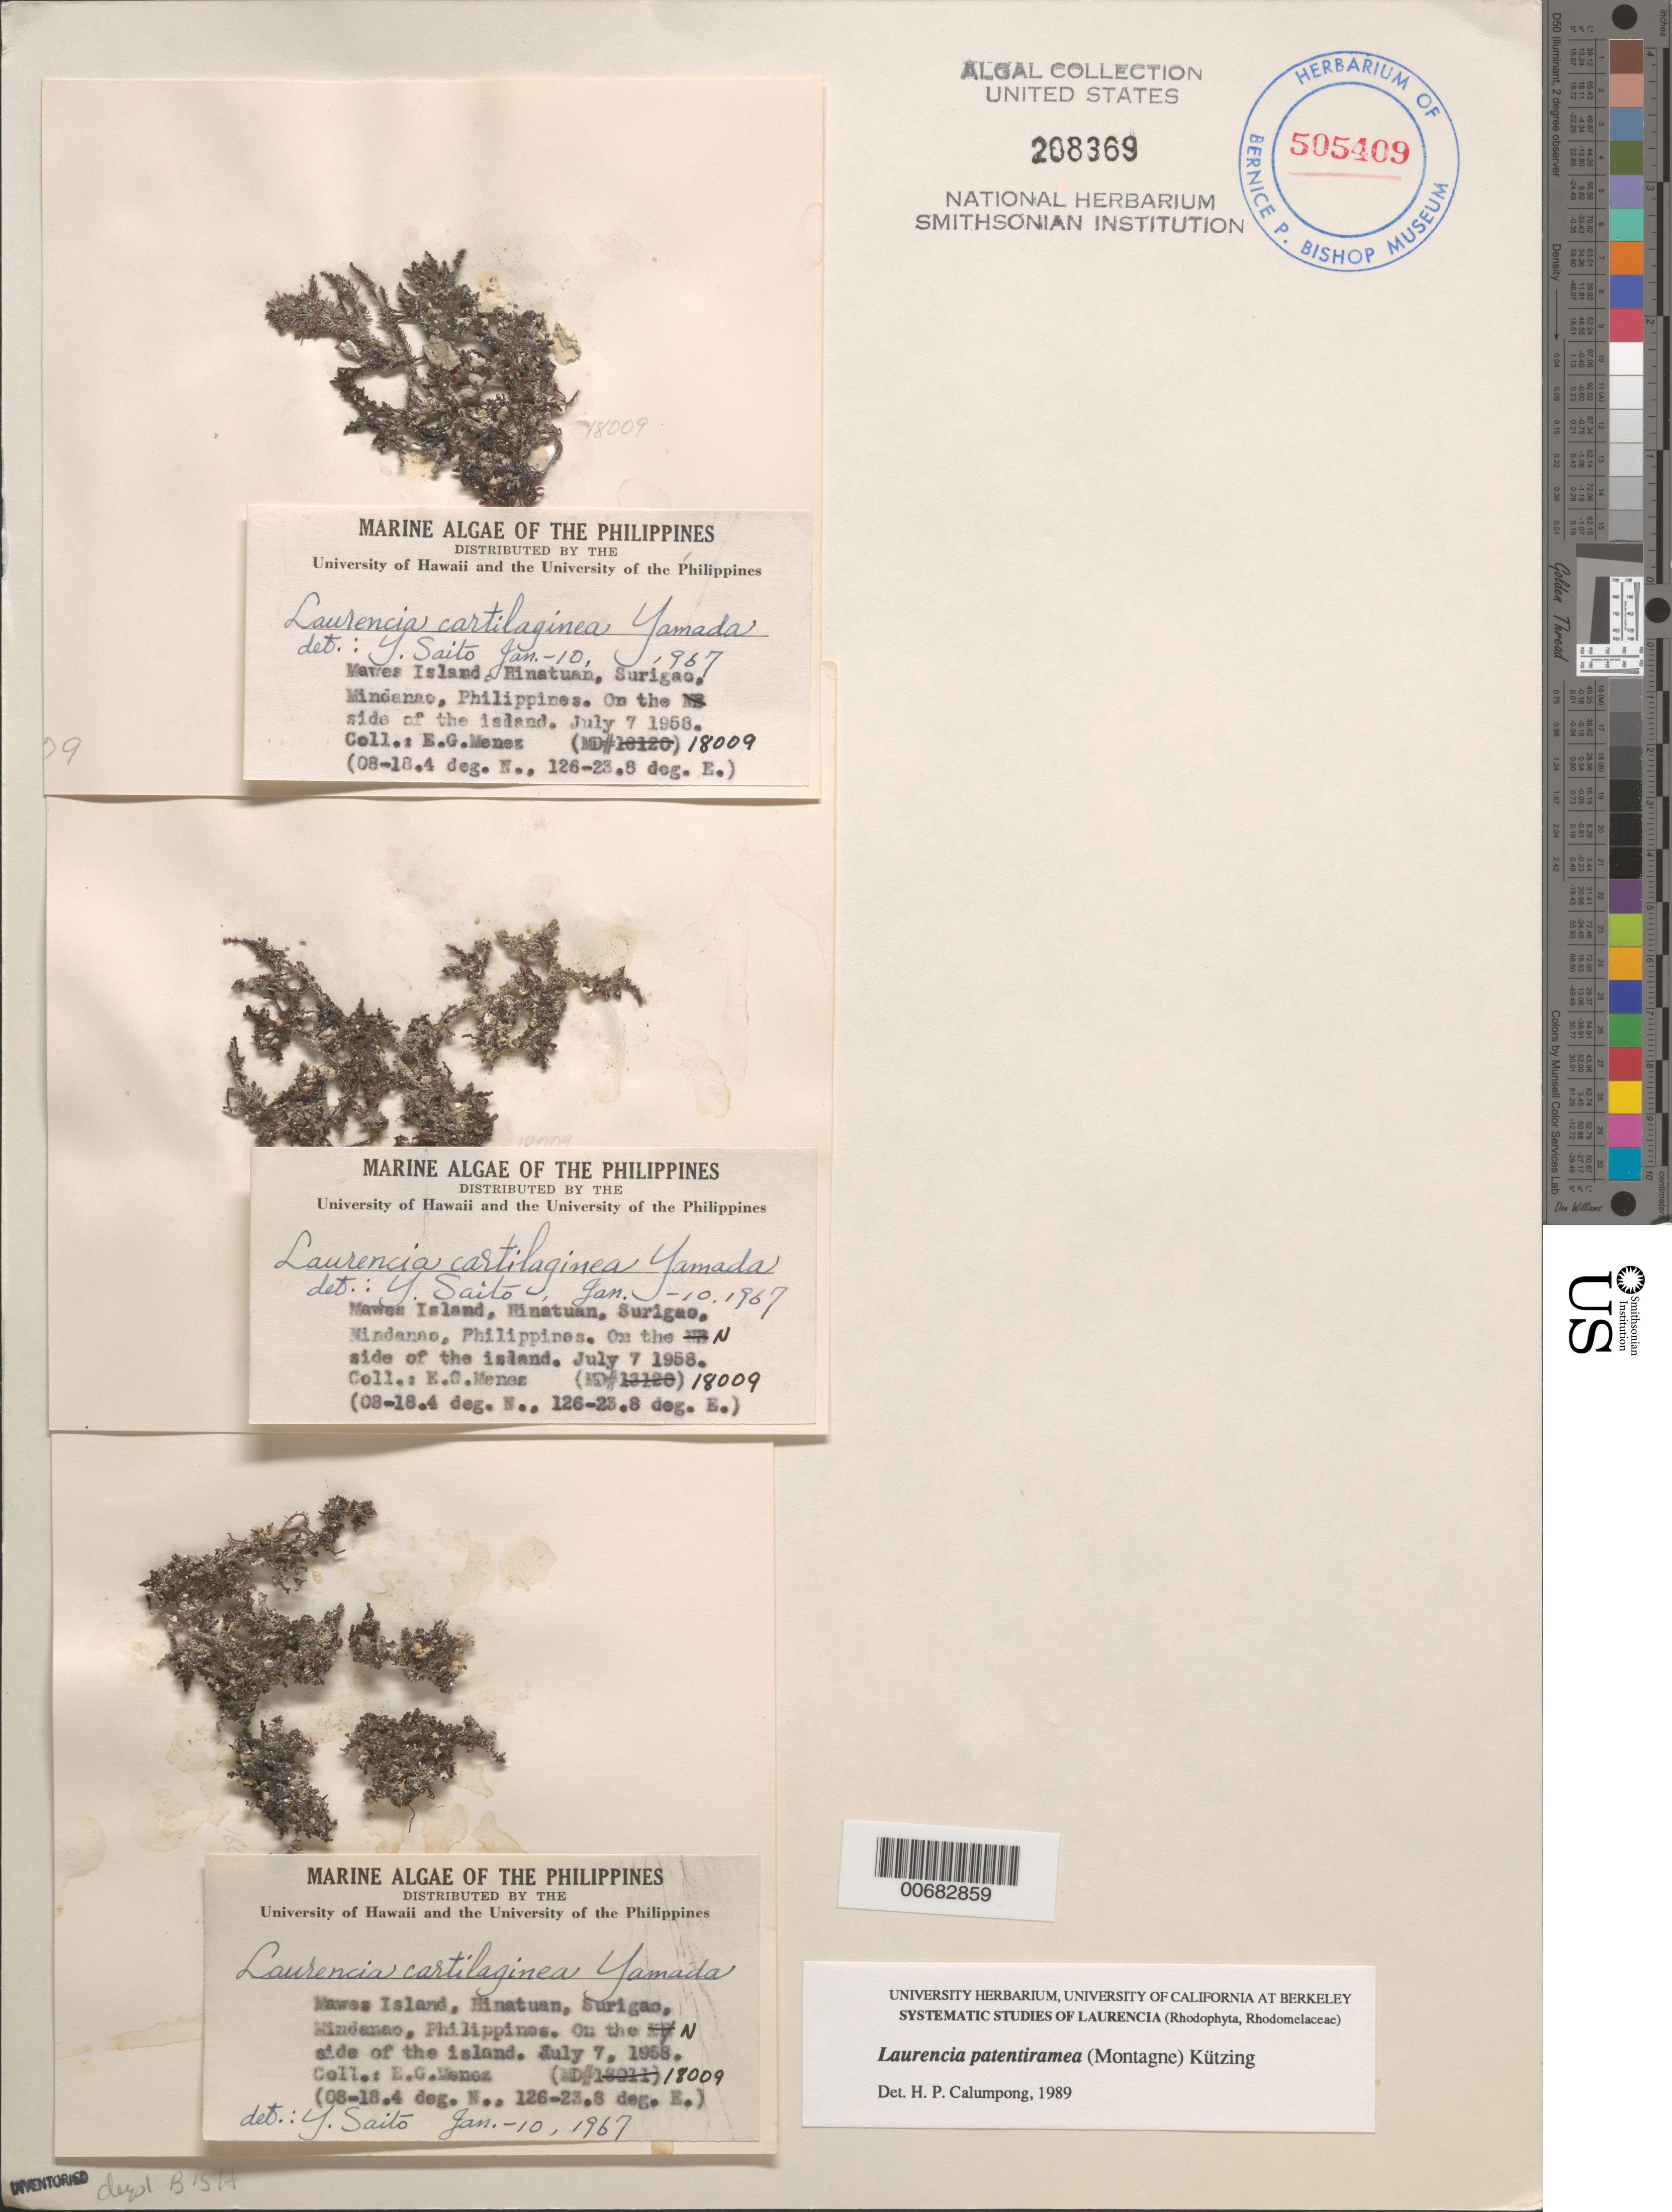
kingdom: Plantae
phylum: Rhodophyta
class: Florideophyceae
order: Ceramiales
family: Rhodomelaceae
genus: Palisada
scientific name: Palisada patentiramea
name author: (Mont.) Cassano et al.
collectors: Meñez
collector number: MSD 18009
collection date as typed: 07 Jul 1958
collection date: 1958-07-07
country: Philippines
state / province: Caraga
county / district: Surigao del Sur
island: Mawes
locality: Hinatuan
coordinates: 08-18.4 deg. N., 126-23.8 deg. E.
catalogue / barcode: US 208369